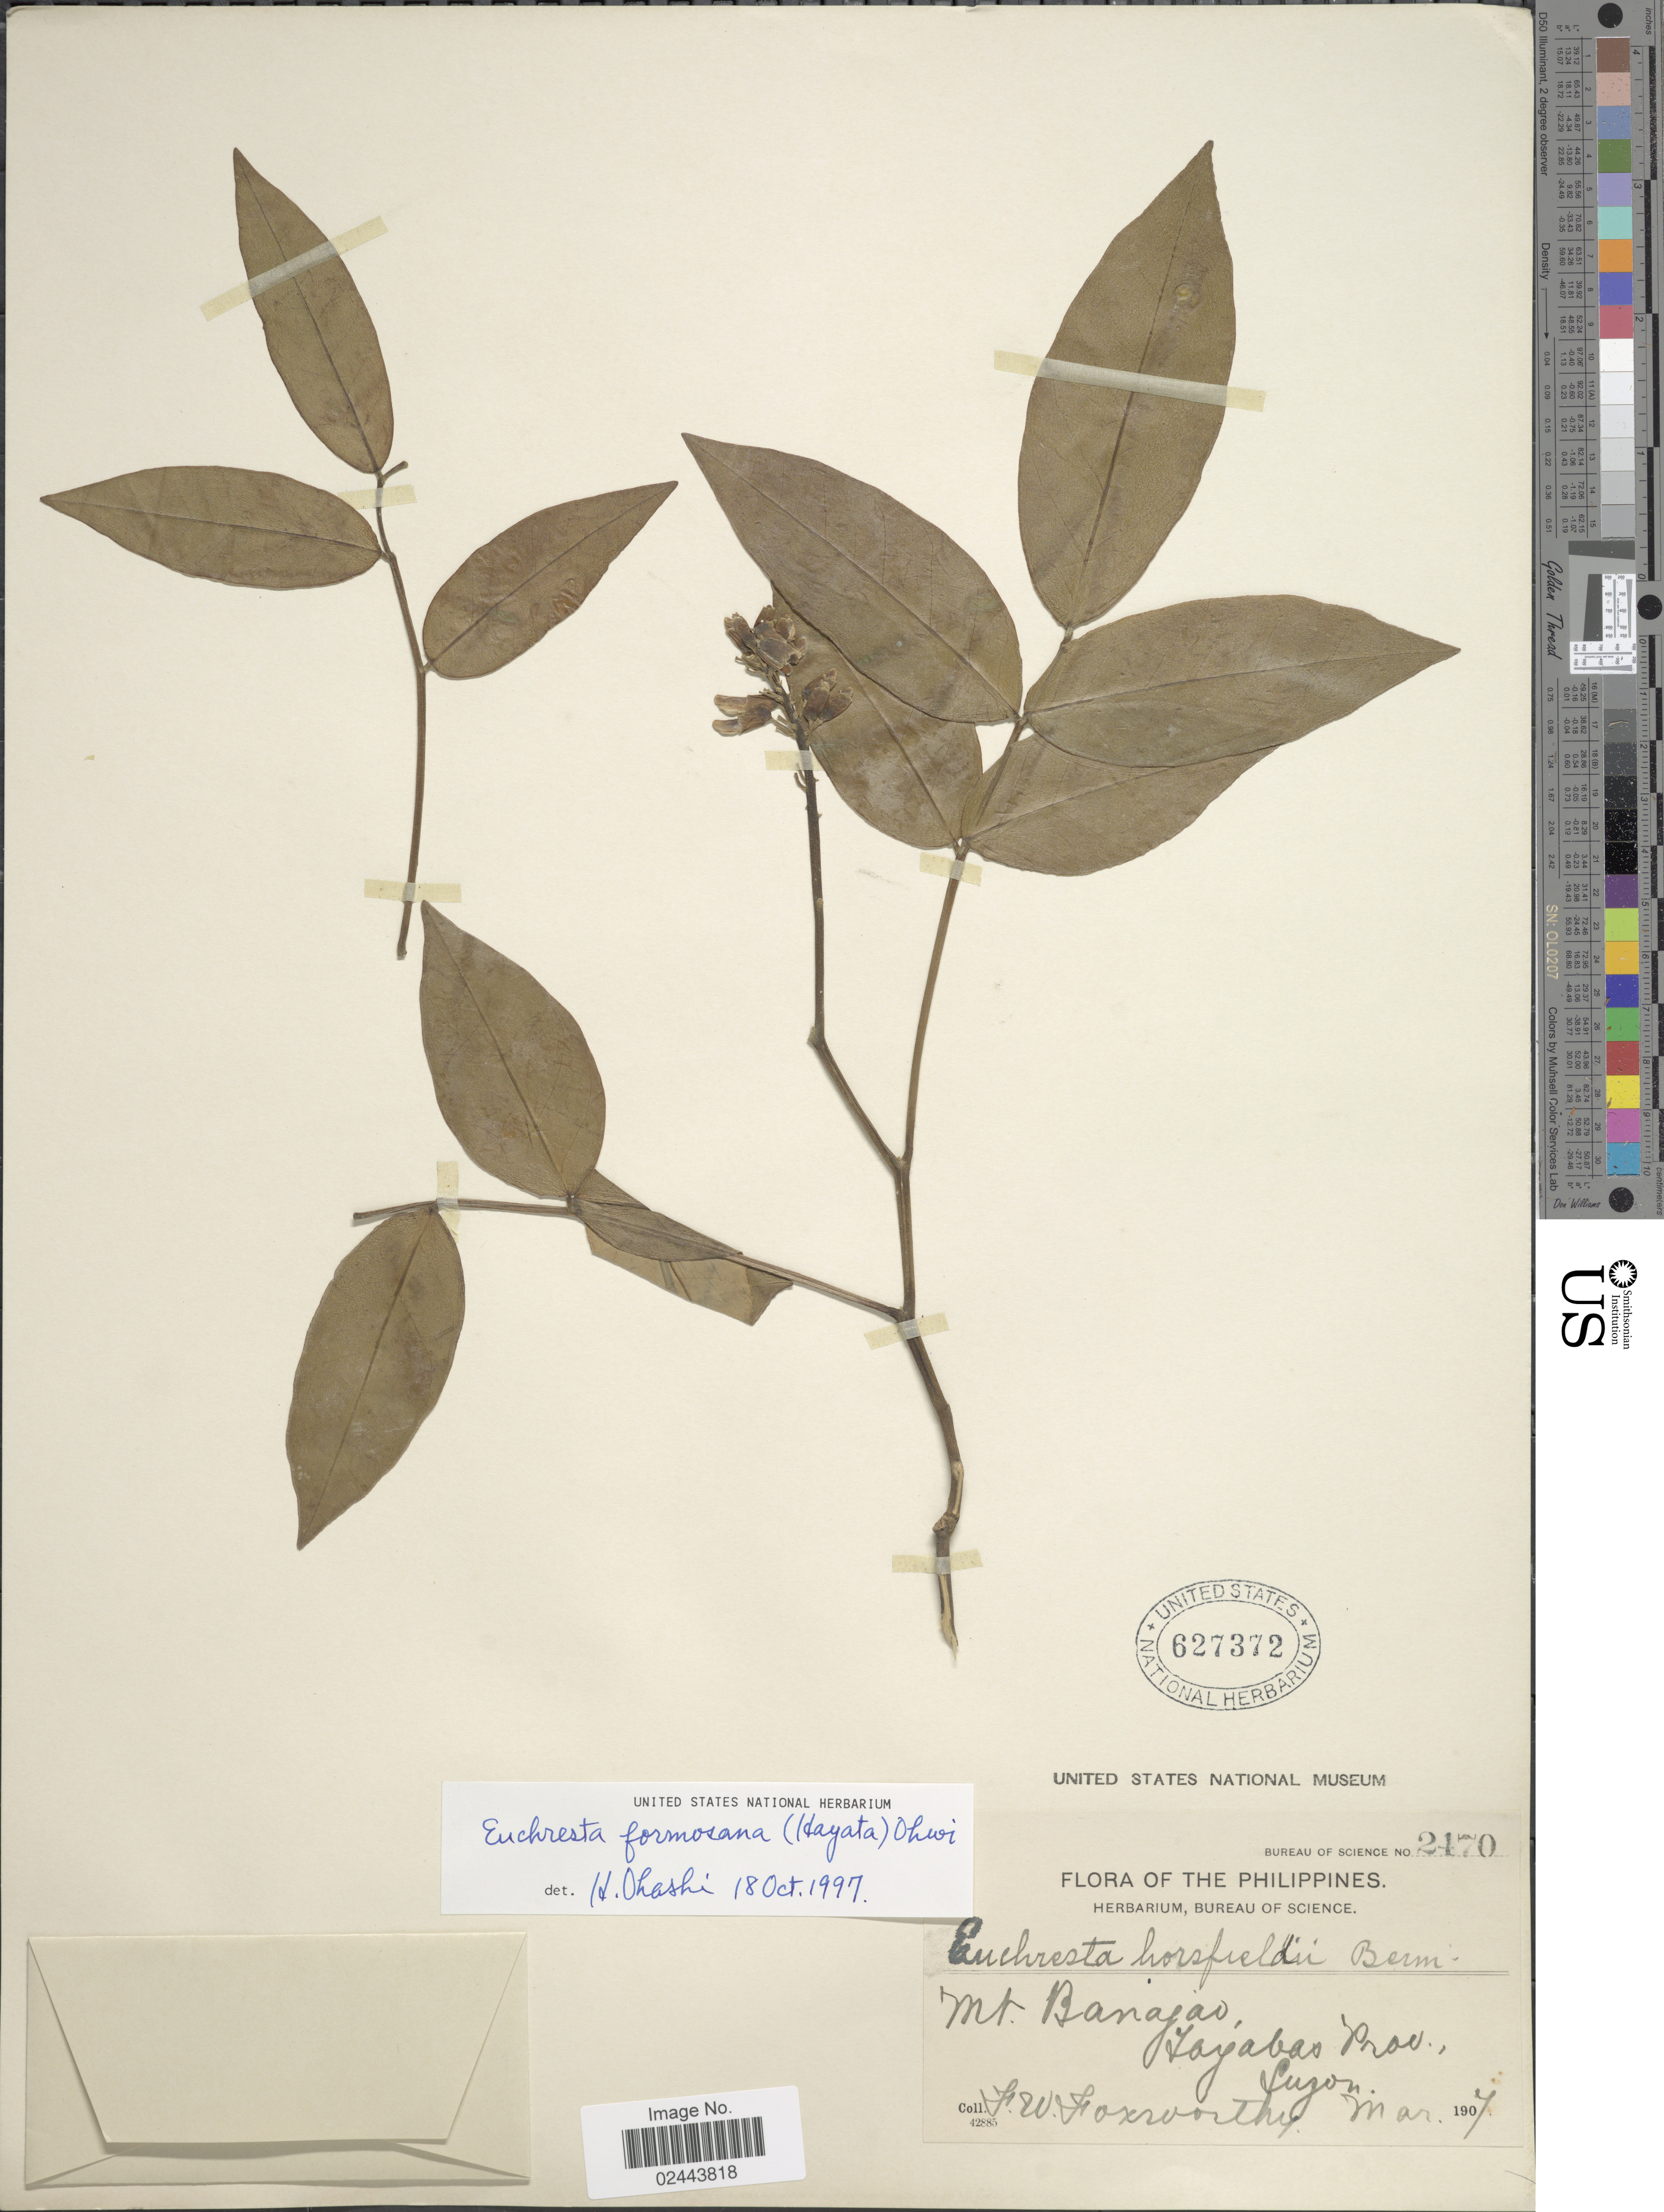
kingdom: Plantae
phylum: Tracheophyta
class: Magnoliopsida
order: Fabales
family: Fabaceae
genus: Euchresta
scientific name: Euchresta formosana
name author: (Hayata) Ohwi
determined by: Ohashi, Hiro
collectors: F. W. Foxworthy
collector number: Bureau of Science 2470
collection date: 1907-03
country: Philippines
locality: Mt. Banajao, Tayabas Prov., Luzon.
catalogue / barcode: US 627372